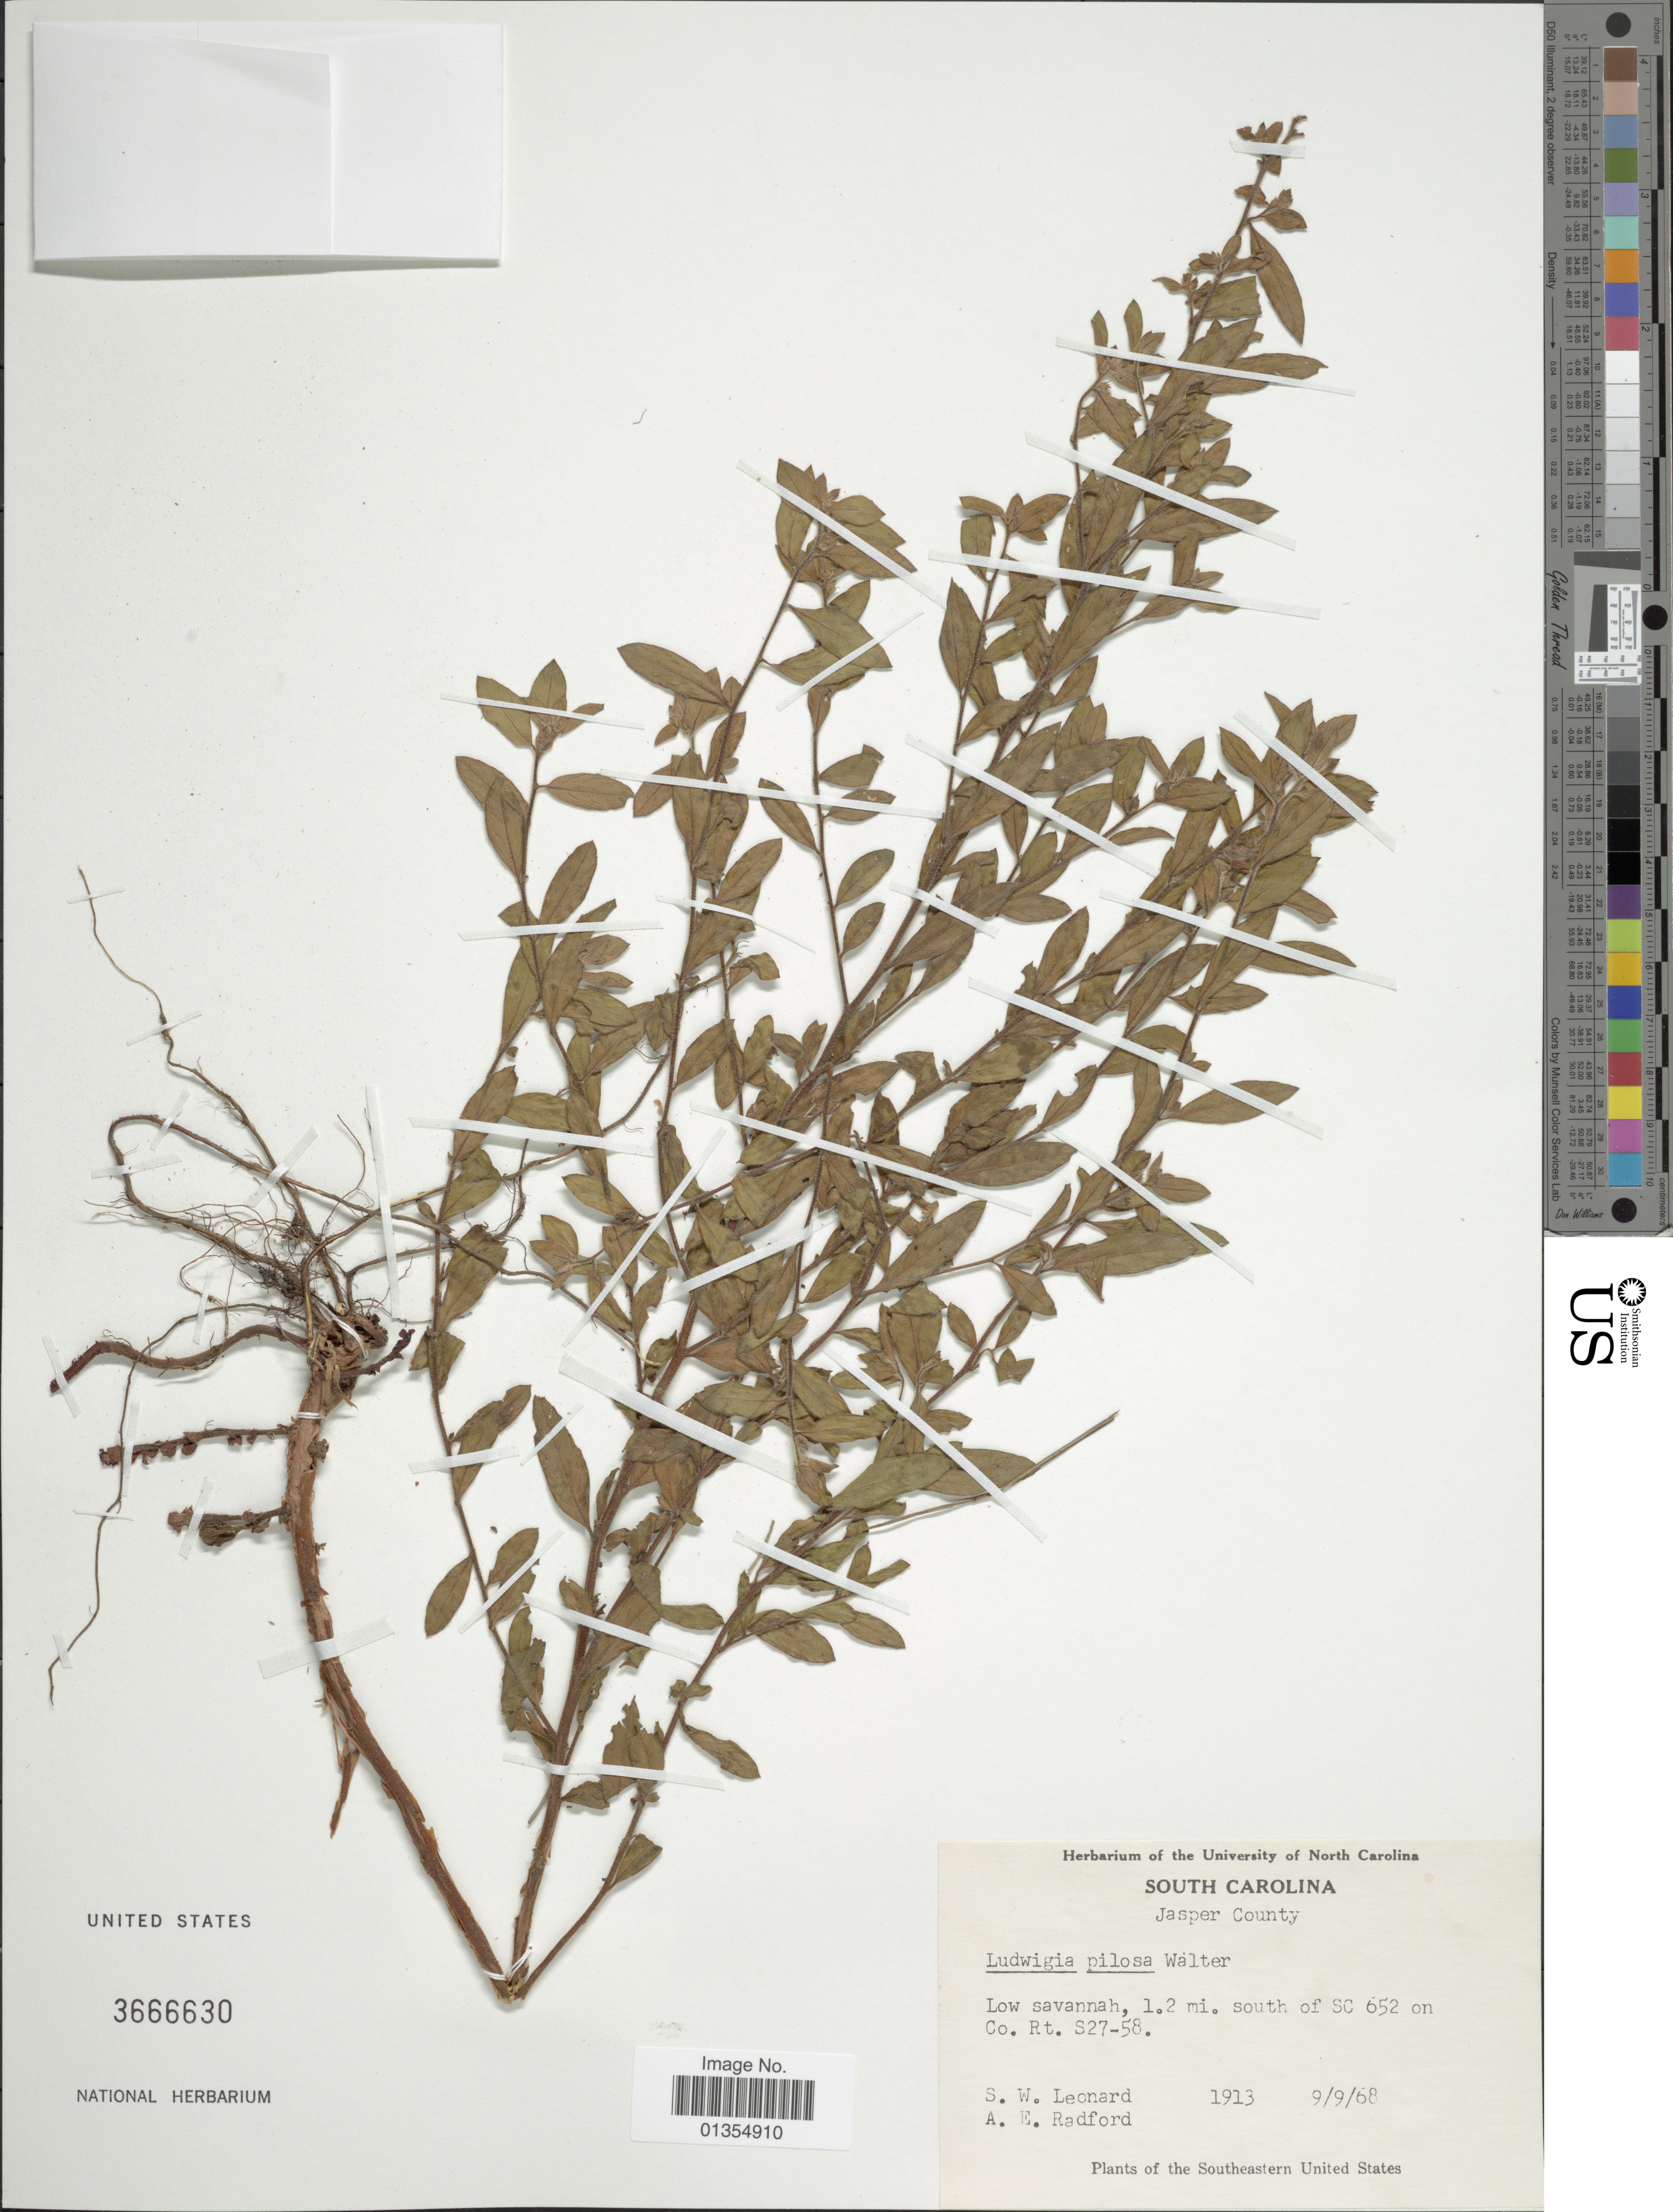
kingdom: Plantae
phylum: Tracheophyta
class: Magnoliopsida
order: Myrtales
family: Onagraceae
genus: Ludwigia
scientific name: Ludwigia pilosa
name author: Walter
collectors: S. W. Leonard & A. E. Radford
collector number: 1913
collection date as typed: Transcribed d/m/y: 9/9/68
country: United States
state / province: South Carolina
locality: Jasper County, Low savannah, 1.2 mi south of SC 652 on Co. Rt. S27-58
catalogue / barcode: US 3666630